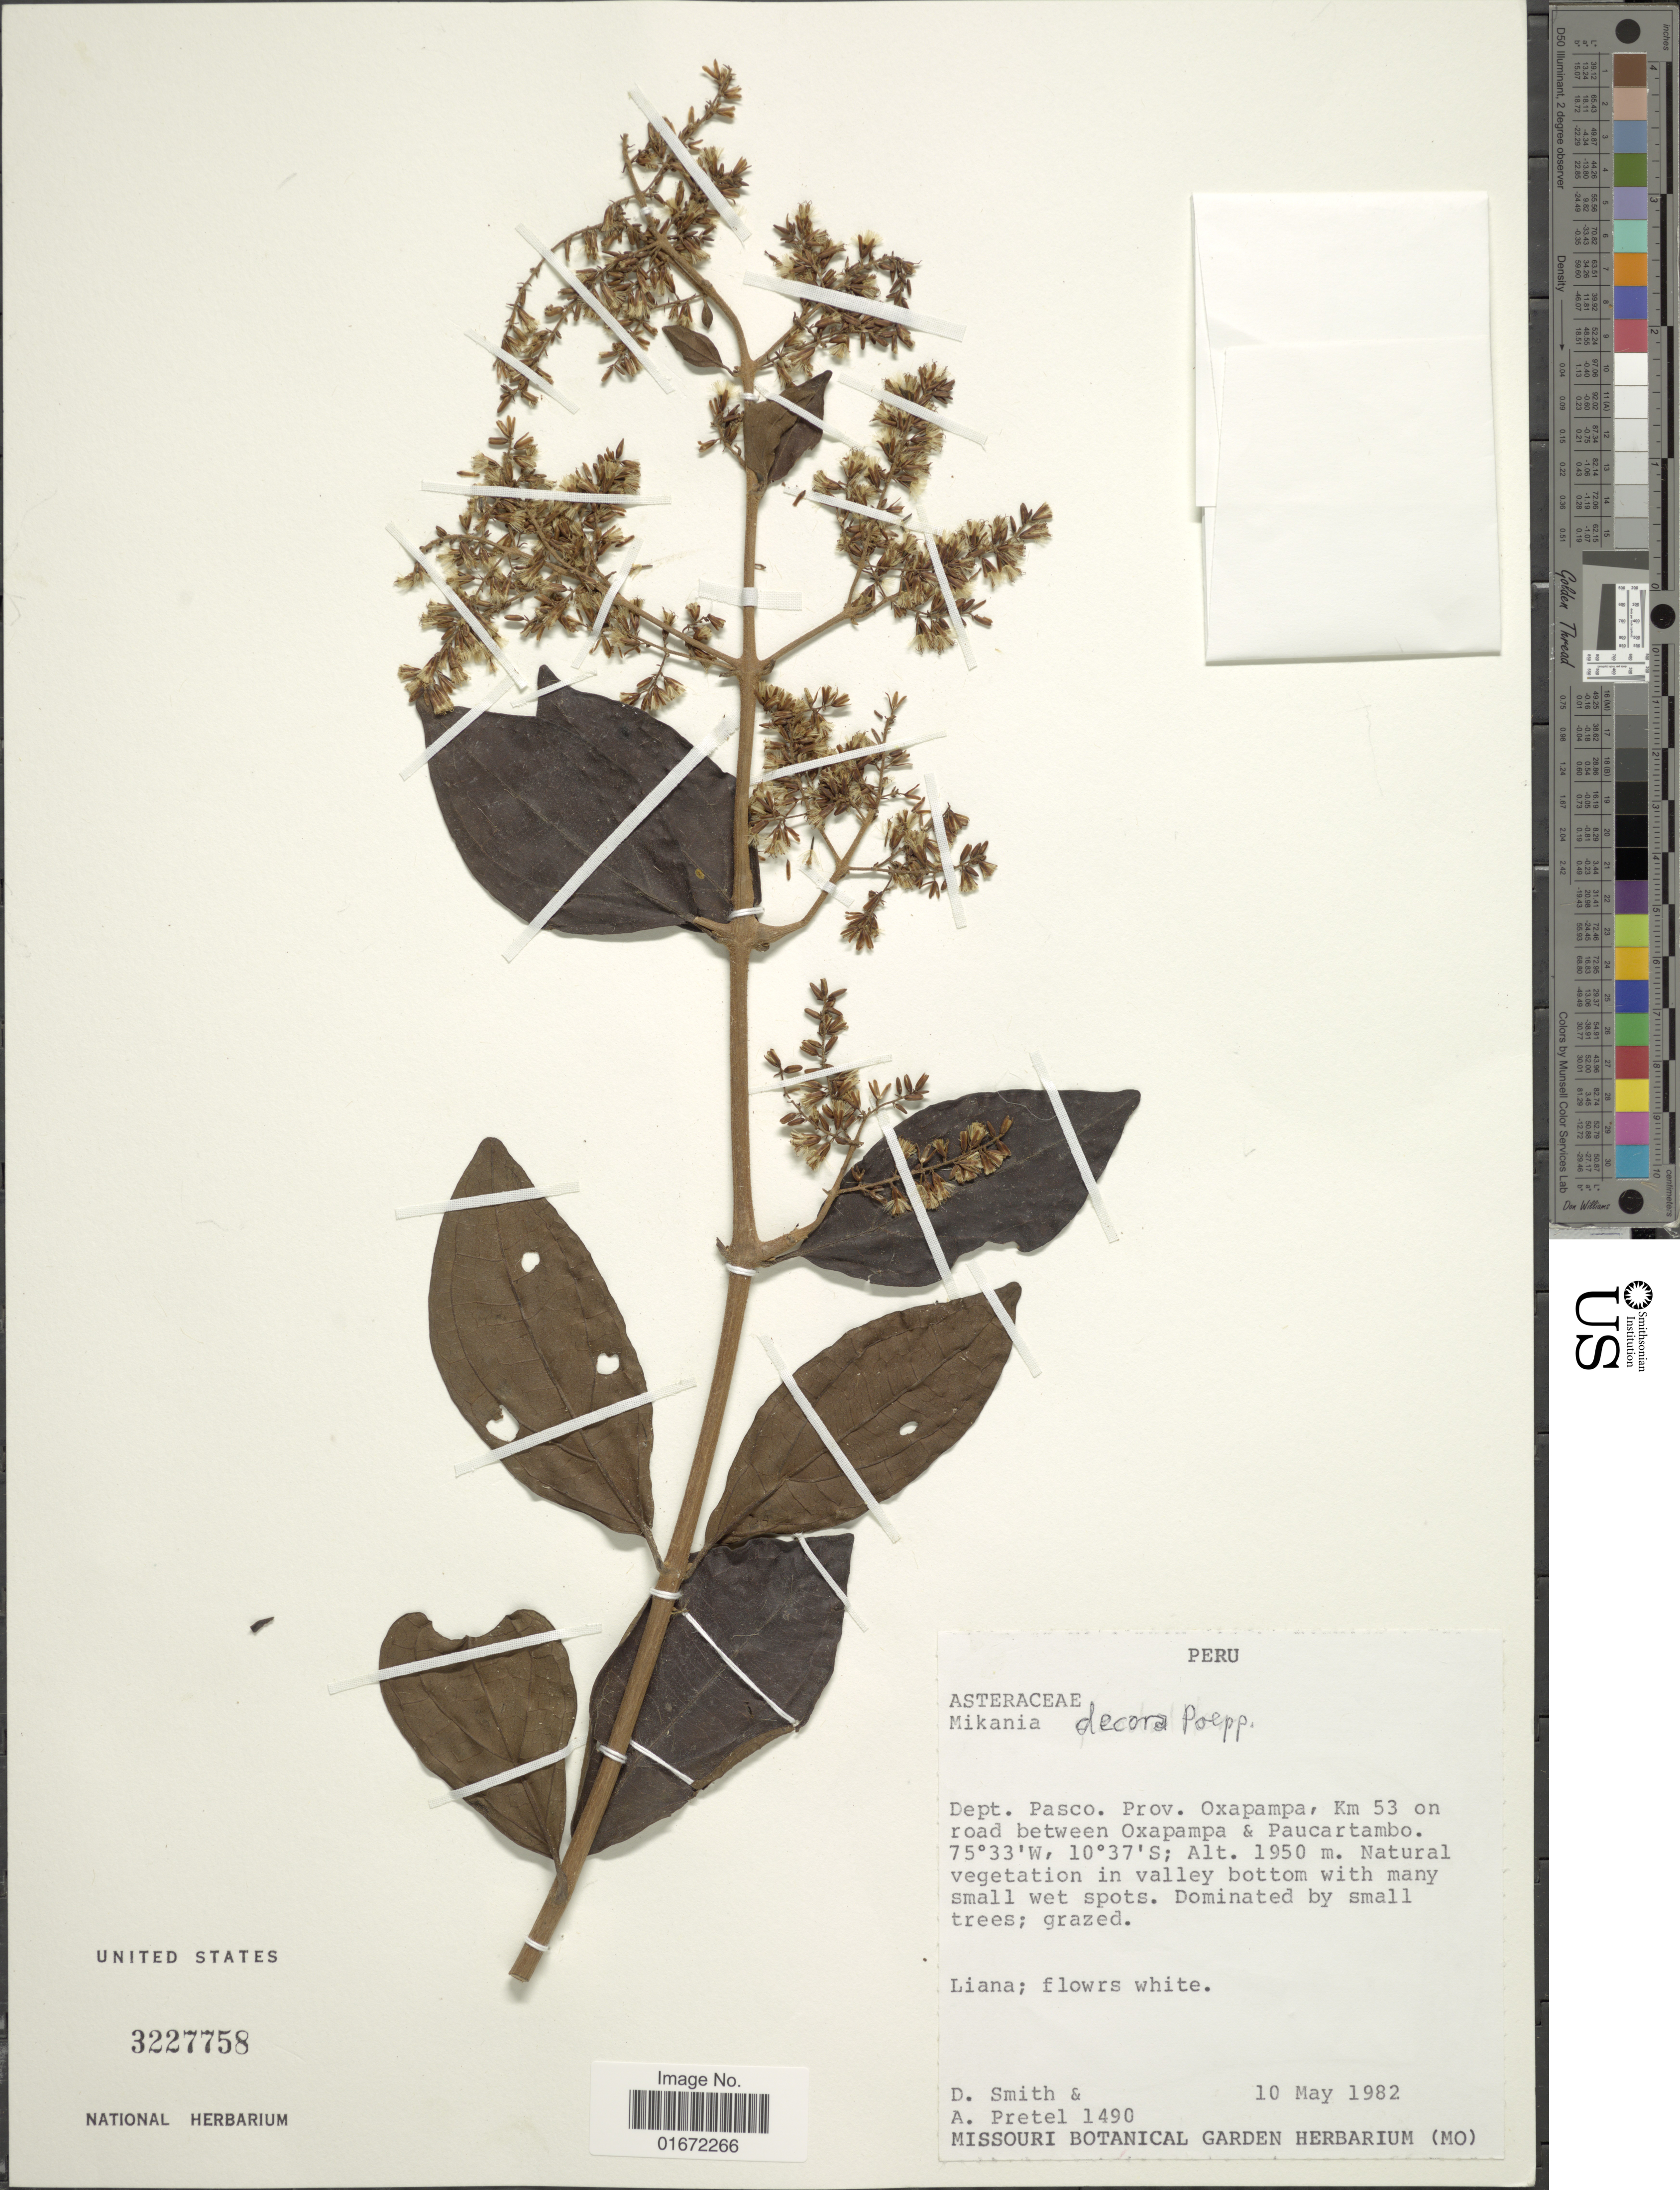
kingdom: Plantae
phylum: Tracheophyta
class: Magnoliopsida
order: Asterales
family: Asteraceae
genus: Mikania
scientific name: Mikania decora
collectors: D. Smith & A. Pretel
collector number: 1490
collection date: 1982-05-10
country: Peru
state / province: Pasco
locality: Dept. Pasco. Prov. Oxapampa, Km 53 on road between Oxapampa & Paucartambo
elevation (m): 1950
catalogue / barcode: US 3227758